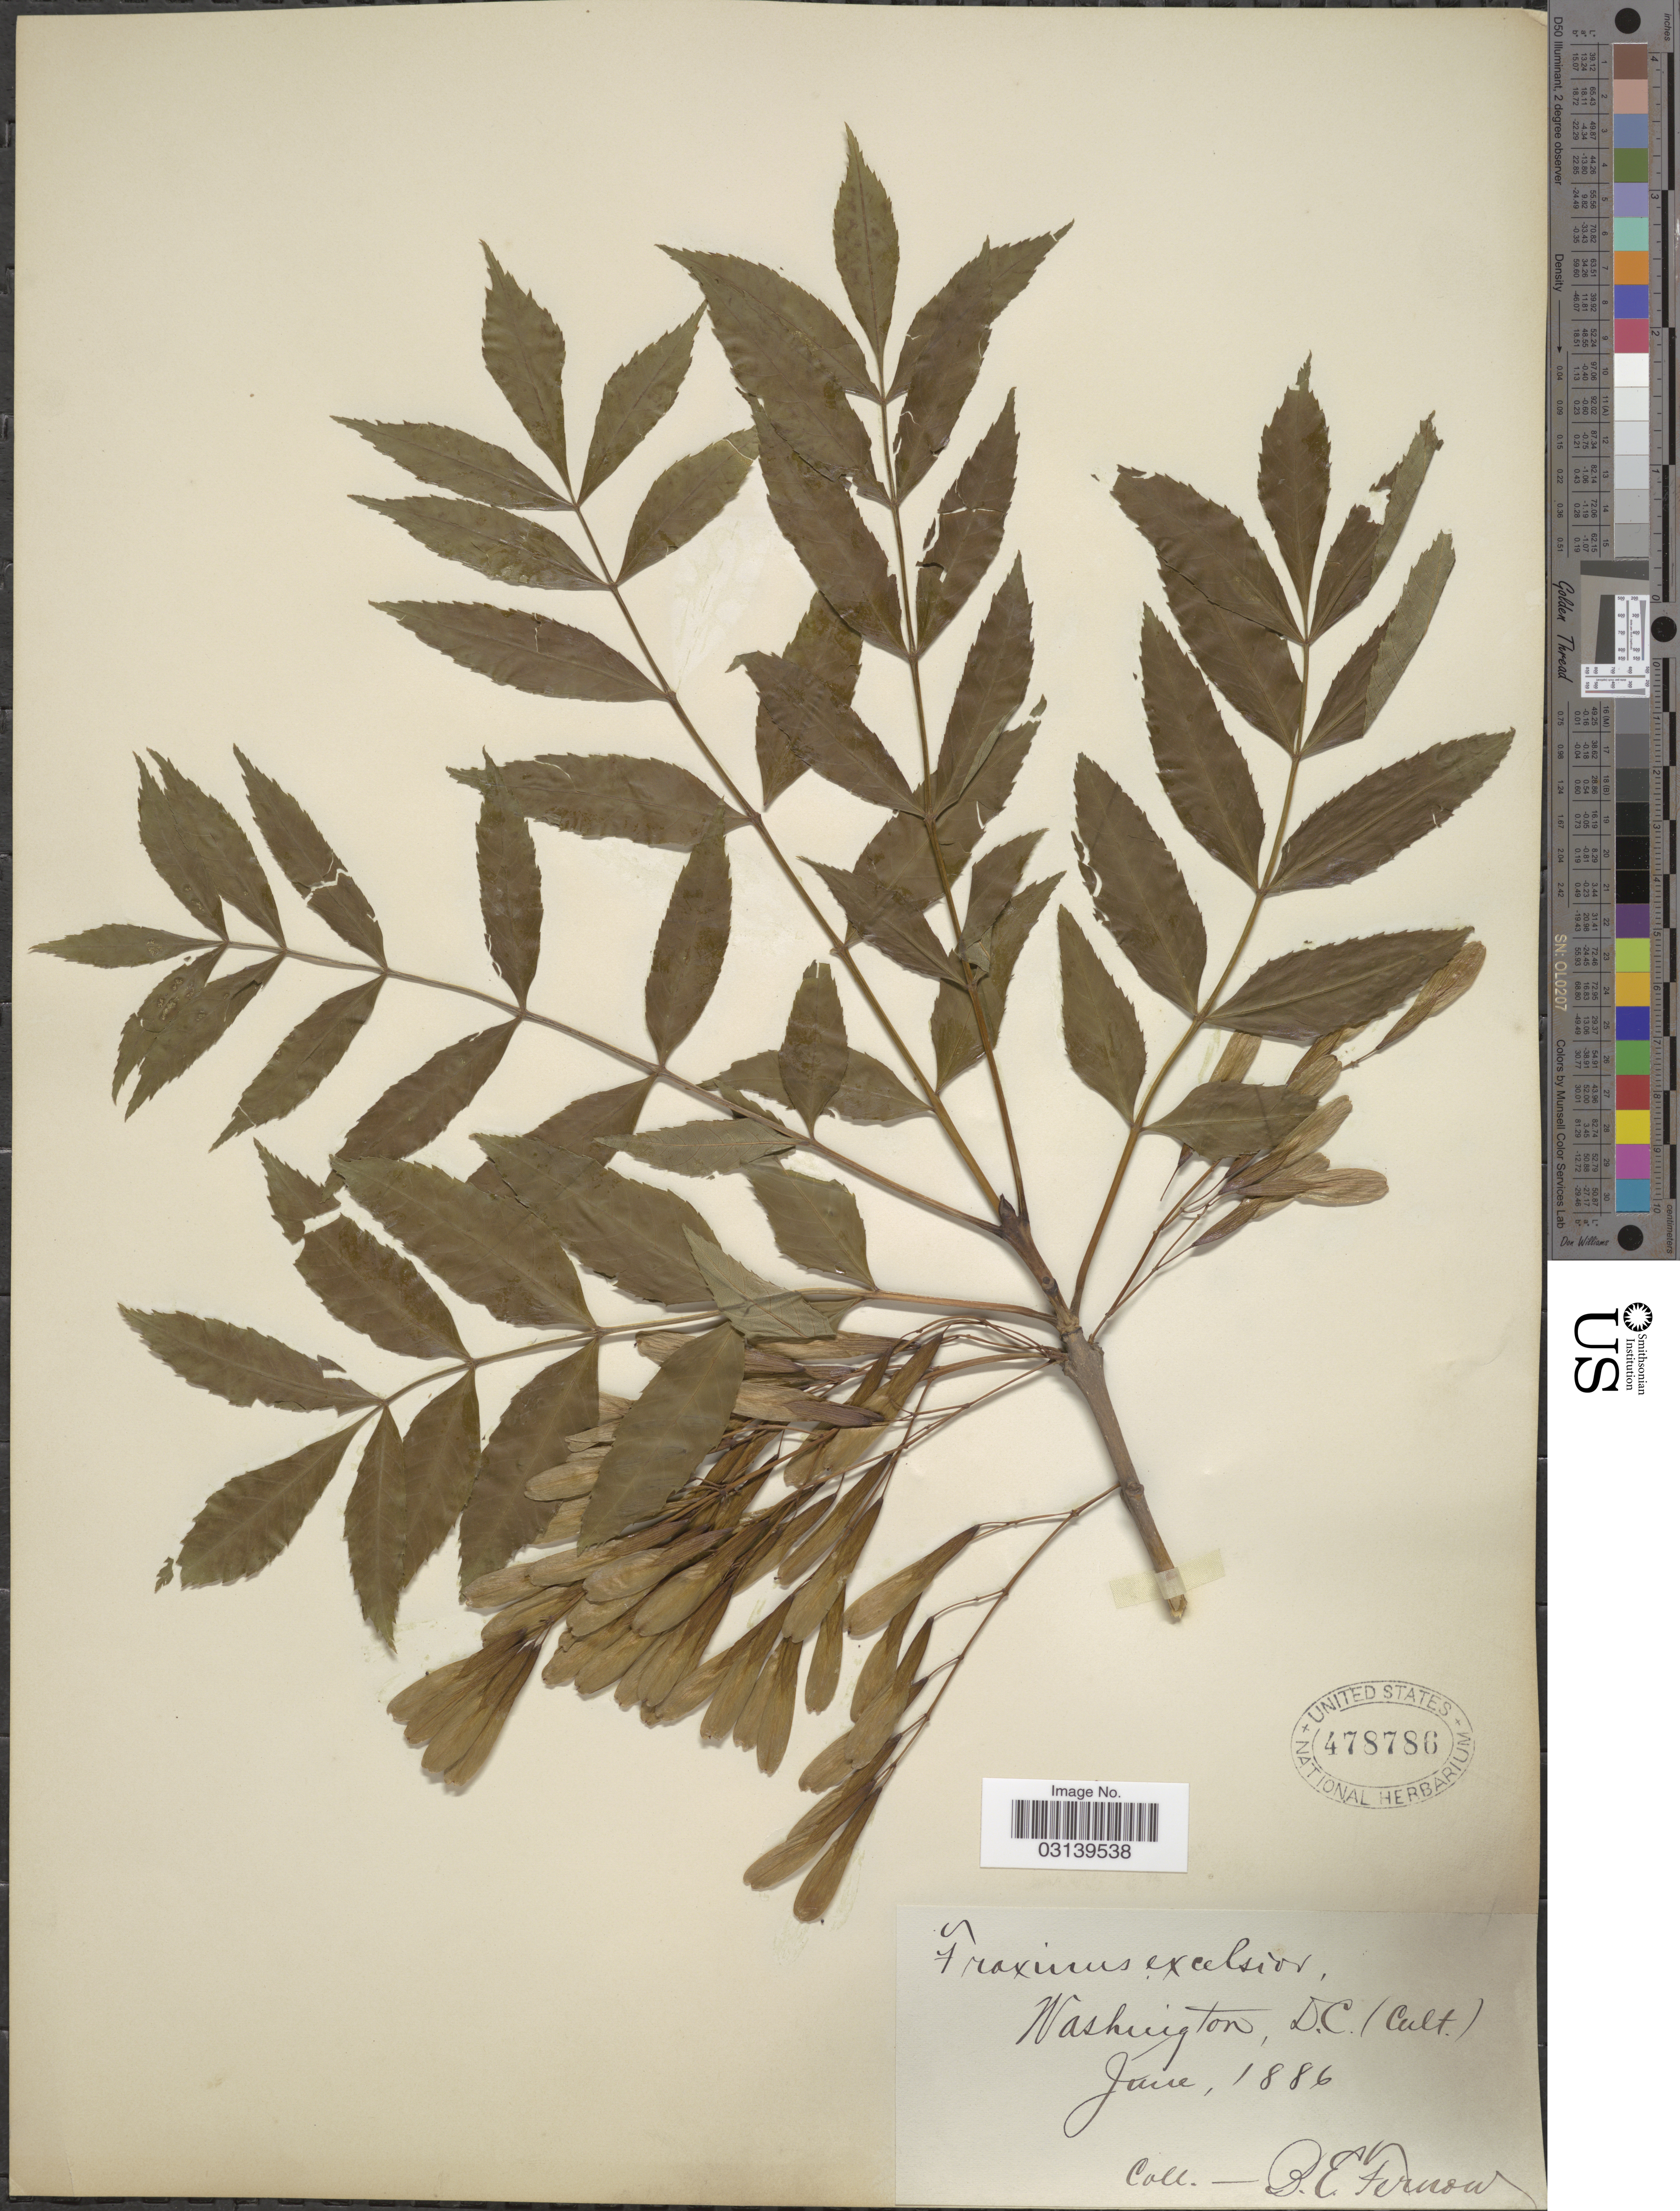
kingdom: Plantae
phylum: Tracheophyta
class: Magnoliopsida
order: Lamiales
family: Oleaceae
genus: Fraxinus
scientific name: Fraxinus excelsior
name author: L.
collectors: B. Fernow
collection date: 1886-06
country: United States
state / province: District of Columbia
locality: Washington, D.C.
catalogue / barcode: US 478786